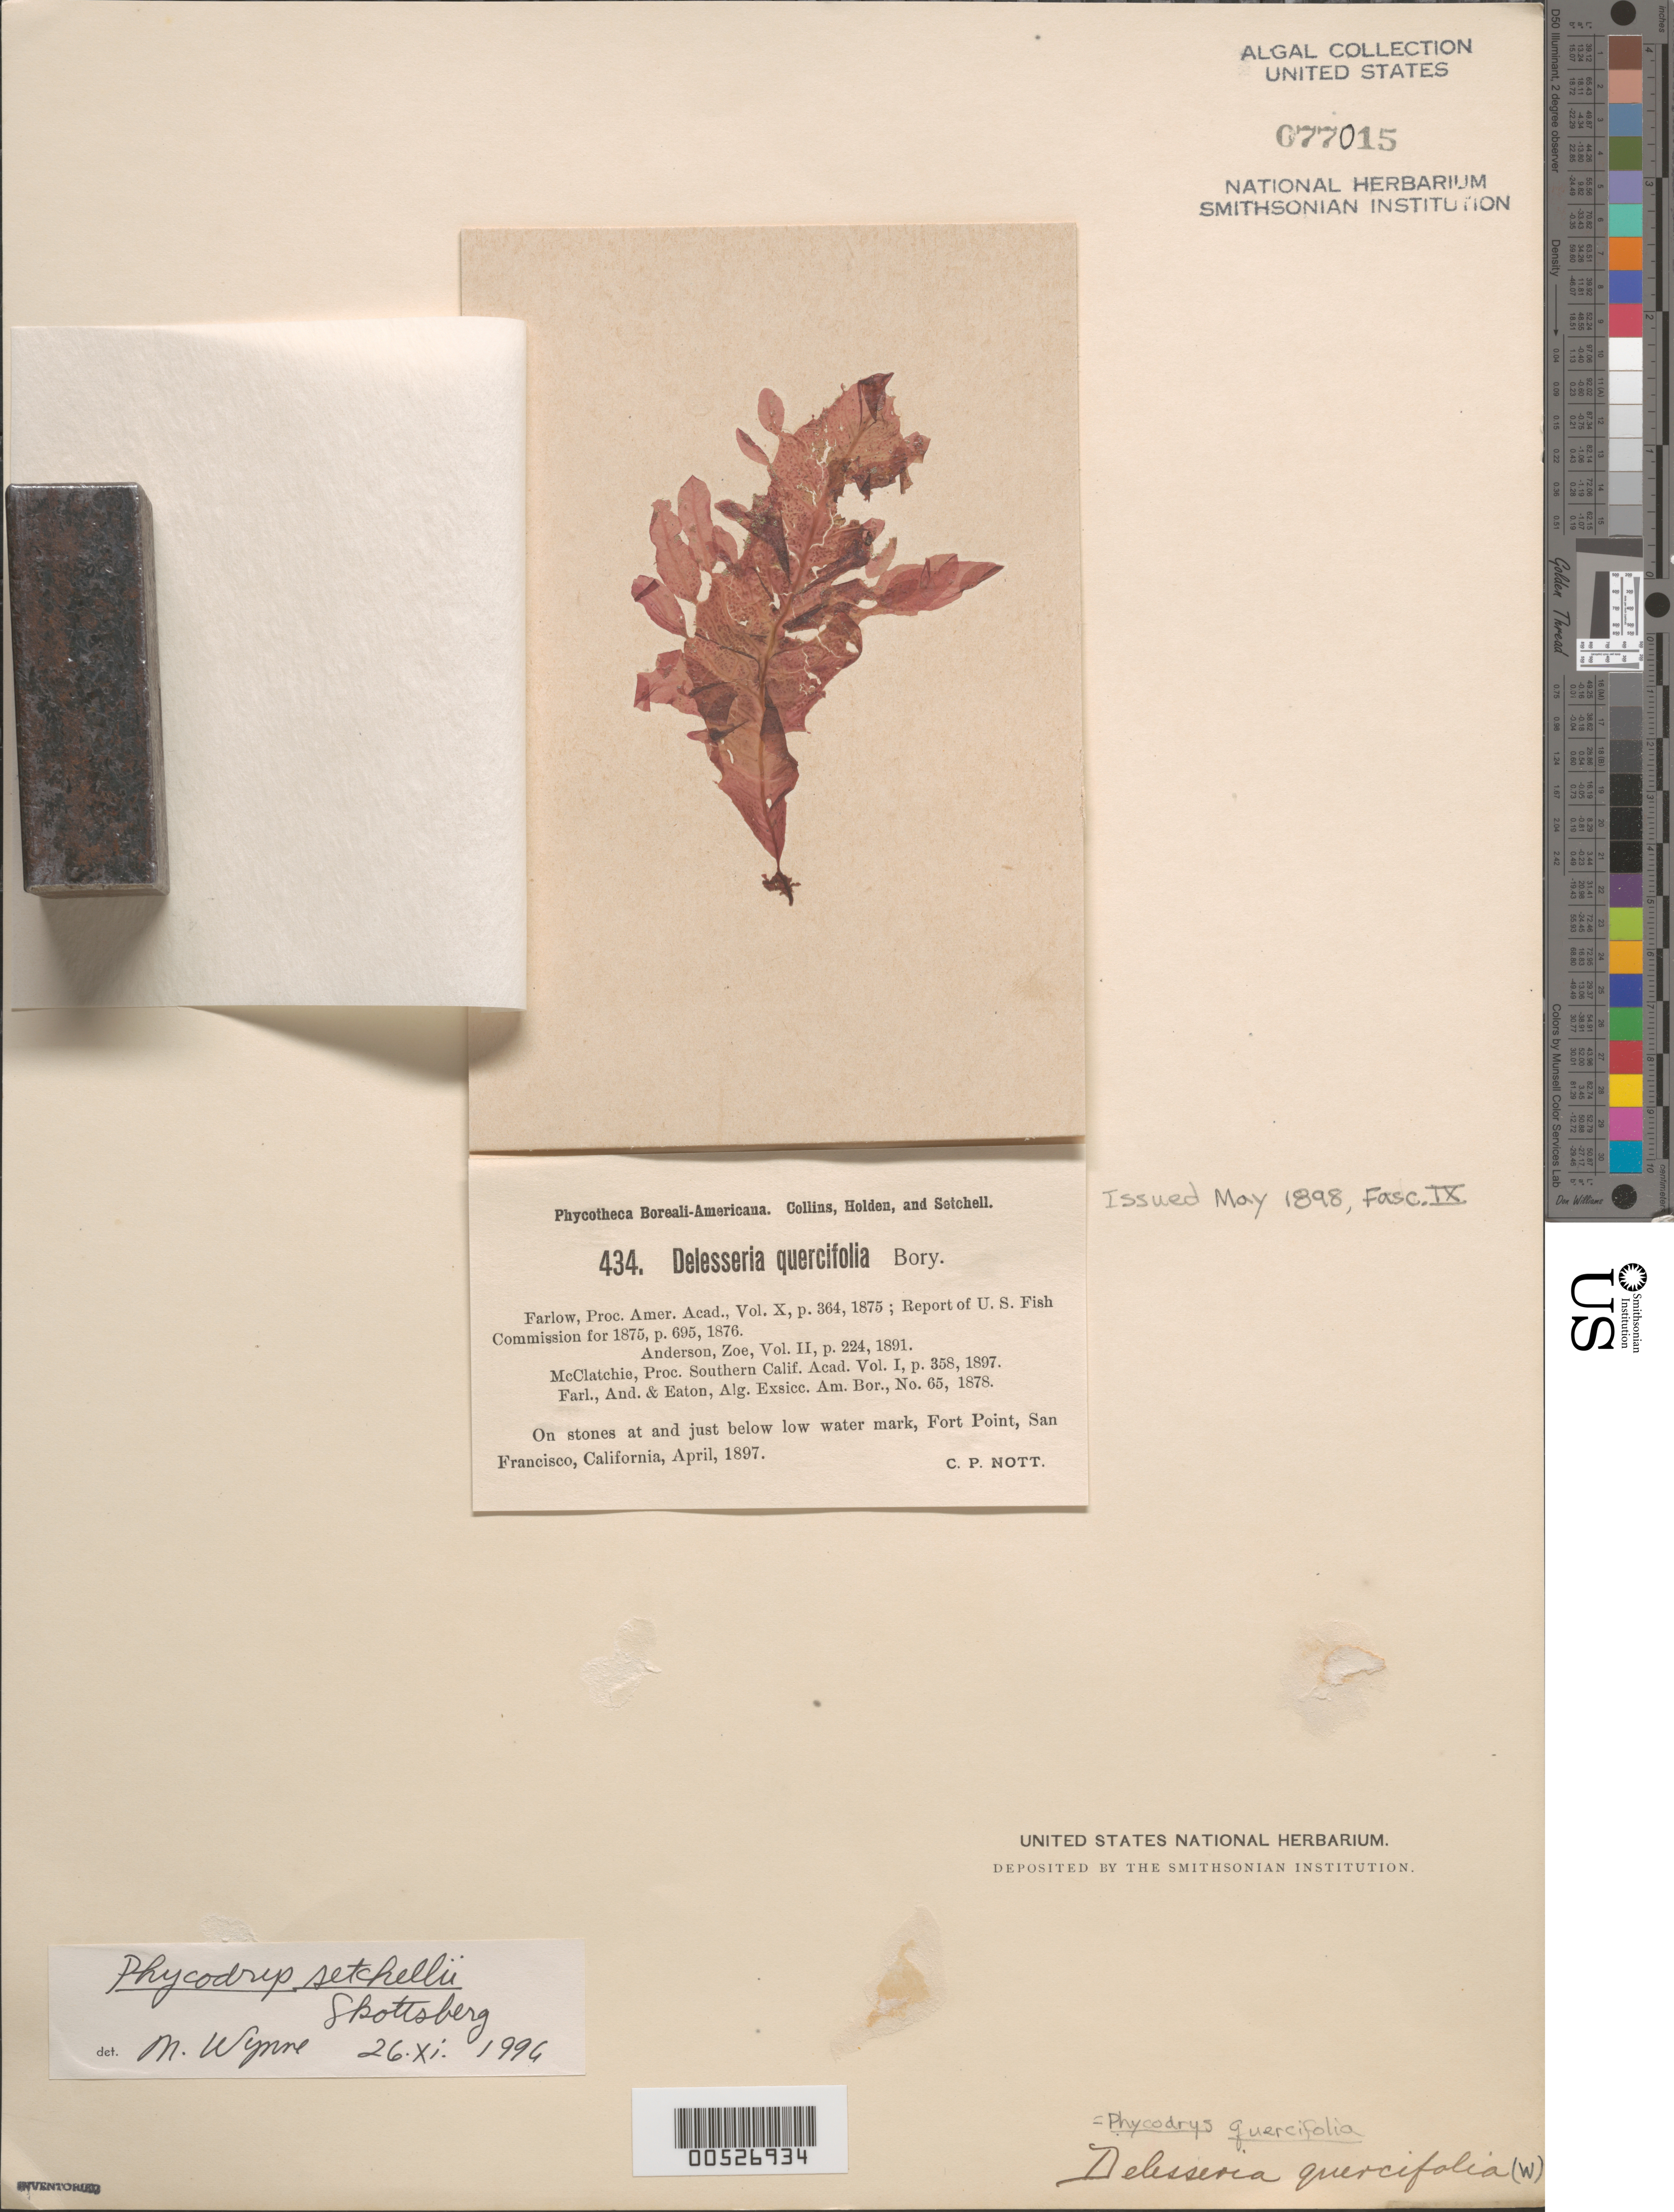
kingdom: Plantae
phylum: Rhodophyta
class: Florideophyceae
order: Ceramiales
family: Delesseriaceae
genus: Phycodrys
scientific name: Phycodrys setchellii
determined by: Wynne, M. J.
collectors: C. Nott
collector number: PB-A 434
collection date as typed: Apr 1897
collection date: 1897-04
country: United States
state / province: California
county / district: San Francisco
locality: San Francisco, Fort Point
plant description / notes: Collins, Holden & Setchell, Phycotheca Boreali-Americana, Fasc. IX, 1898, as Delesseria quercifolia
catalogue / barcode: US 77015